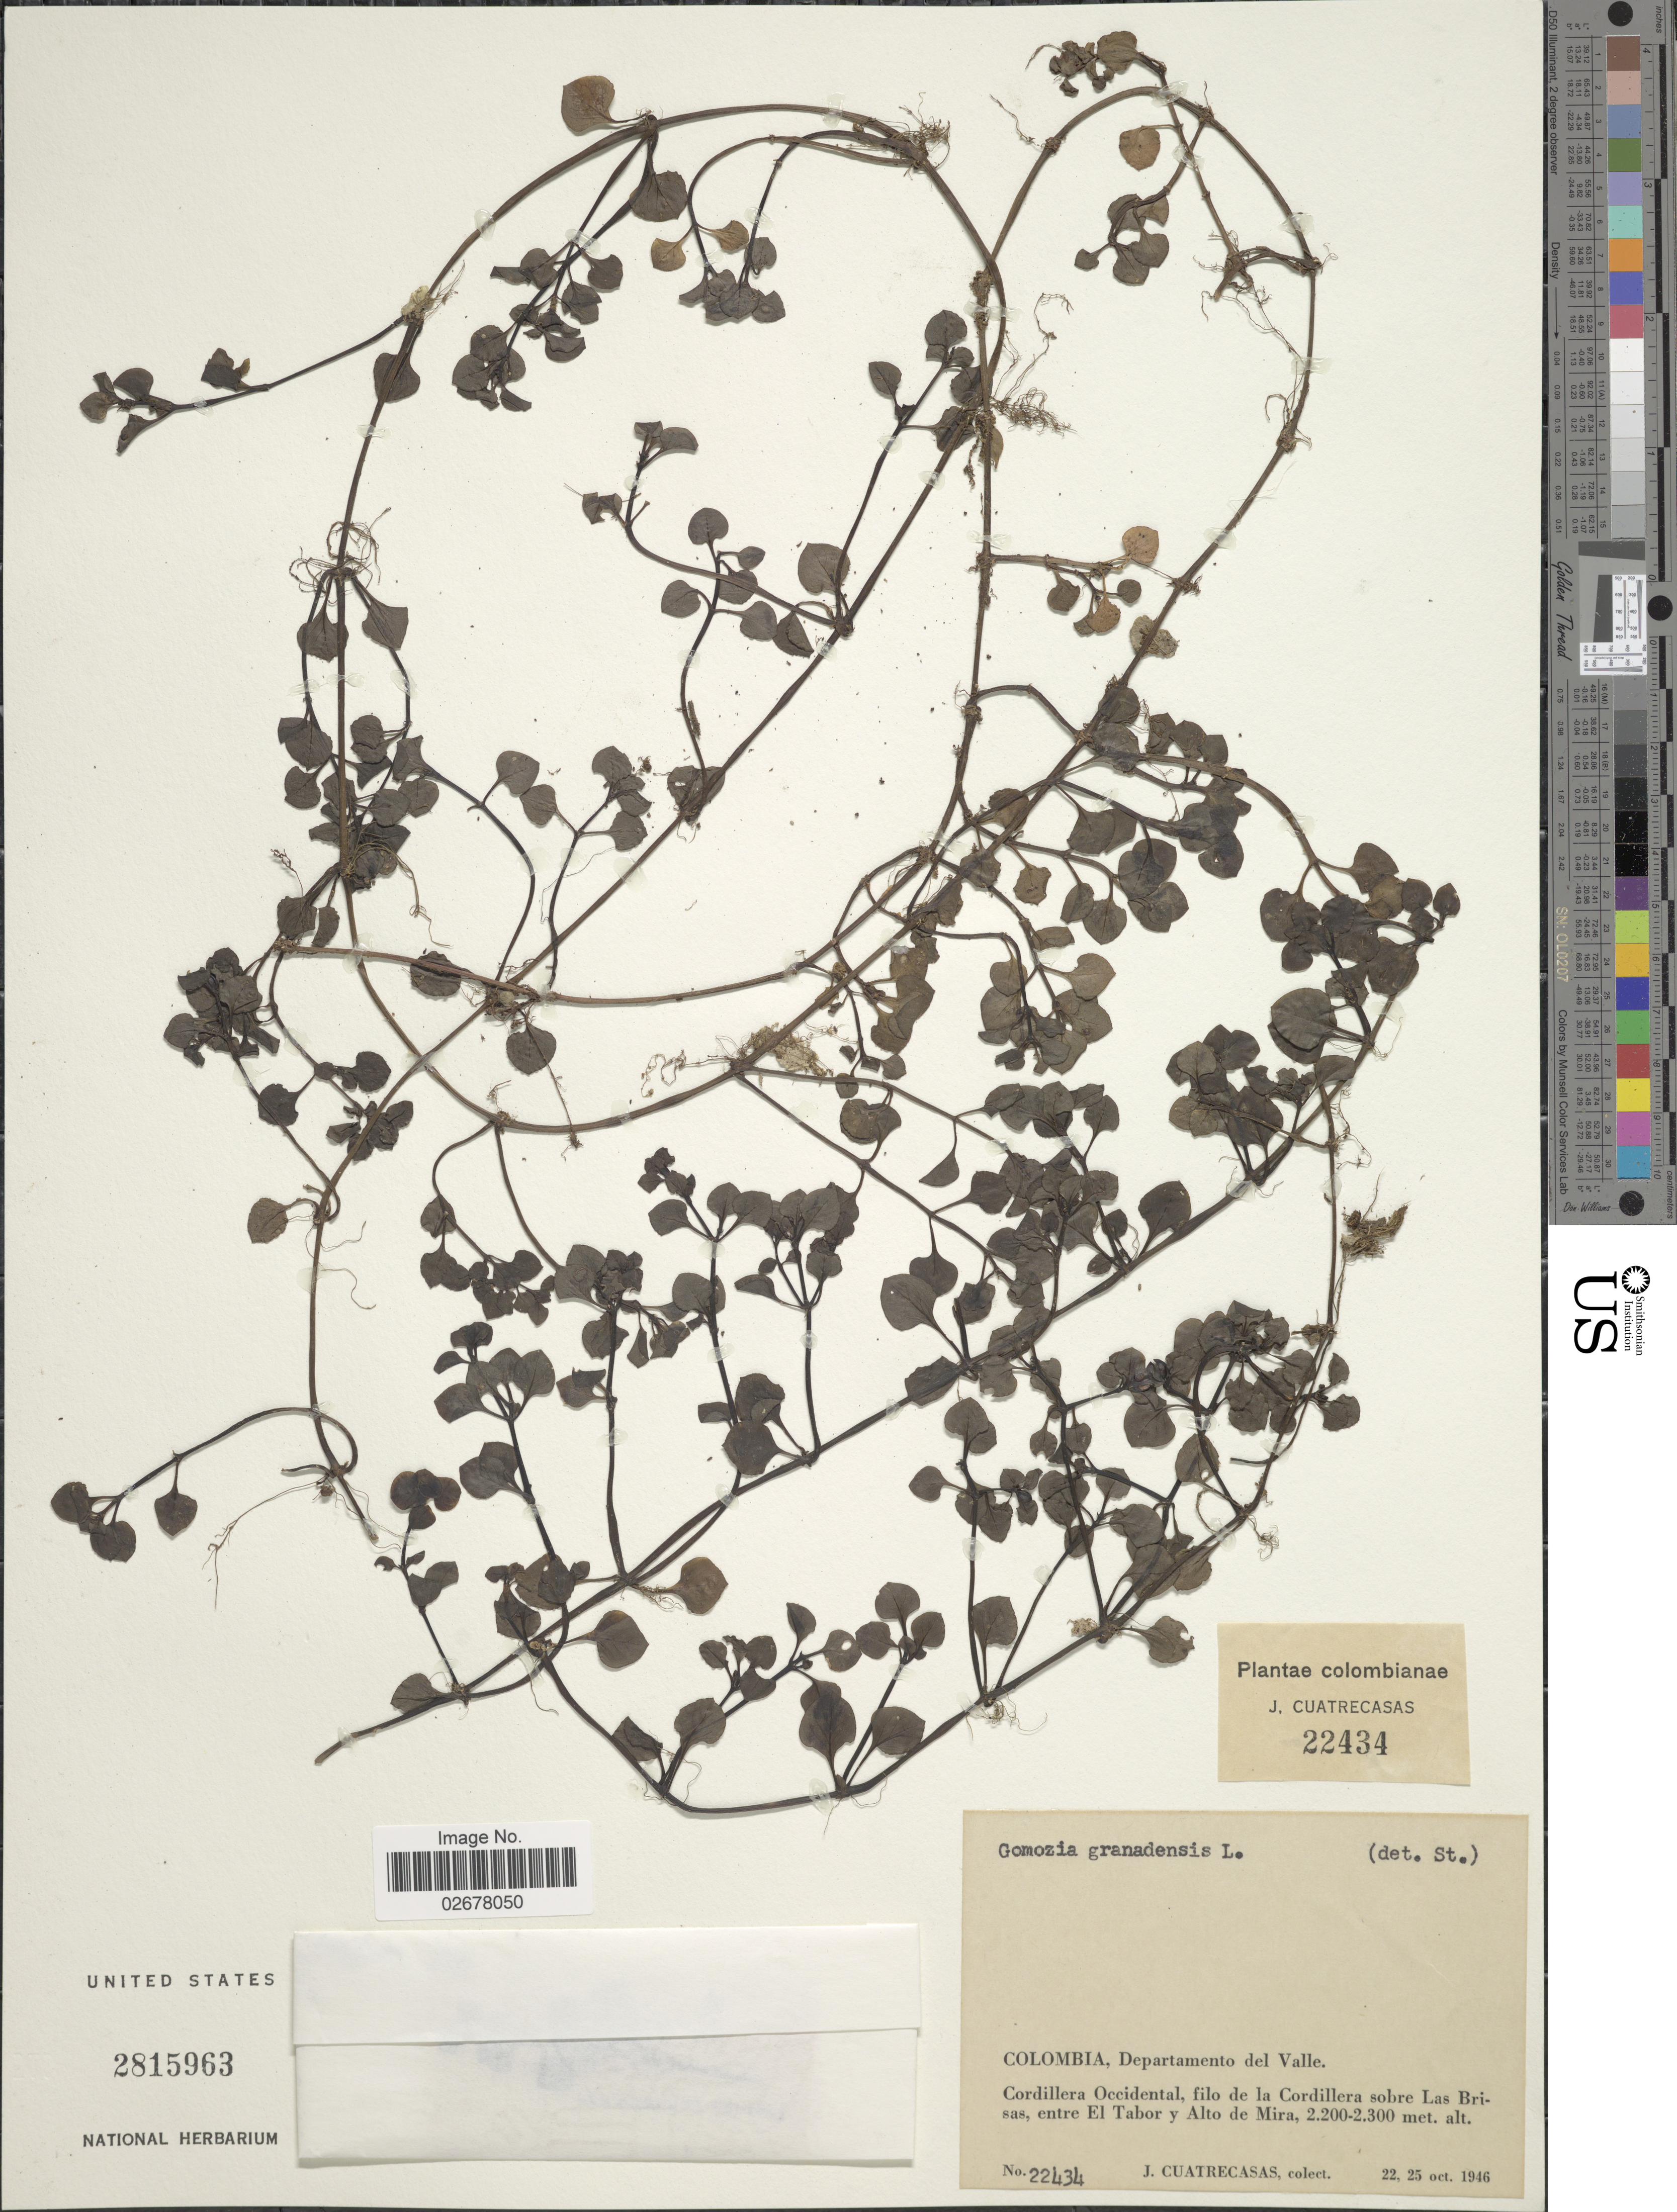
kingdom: Plantae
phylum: Tracheophyta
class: Magnoliopsida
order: Gentianales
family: Rubiaceae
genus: Nertera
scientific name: Nertera depressa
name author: Banks & Sol. ex Gaertn.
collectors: J. Cuatrecasas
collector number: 22434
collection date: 1946-10-22/1946-10-25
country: Colombia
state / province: Valle del Cauca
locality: Departamento del Valle. Cordillera Occidental, filo de la Cordillera sobre Las Brisas, entre El Tabor y Alto de Mira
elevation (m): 2200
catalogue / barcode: US 2815963